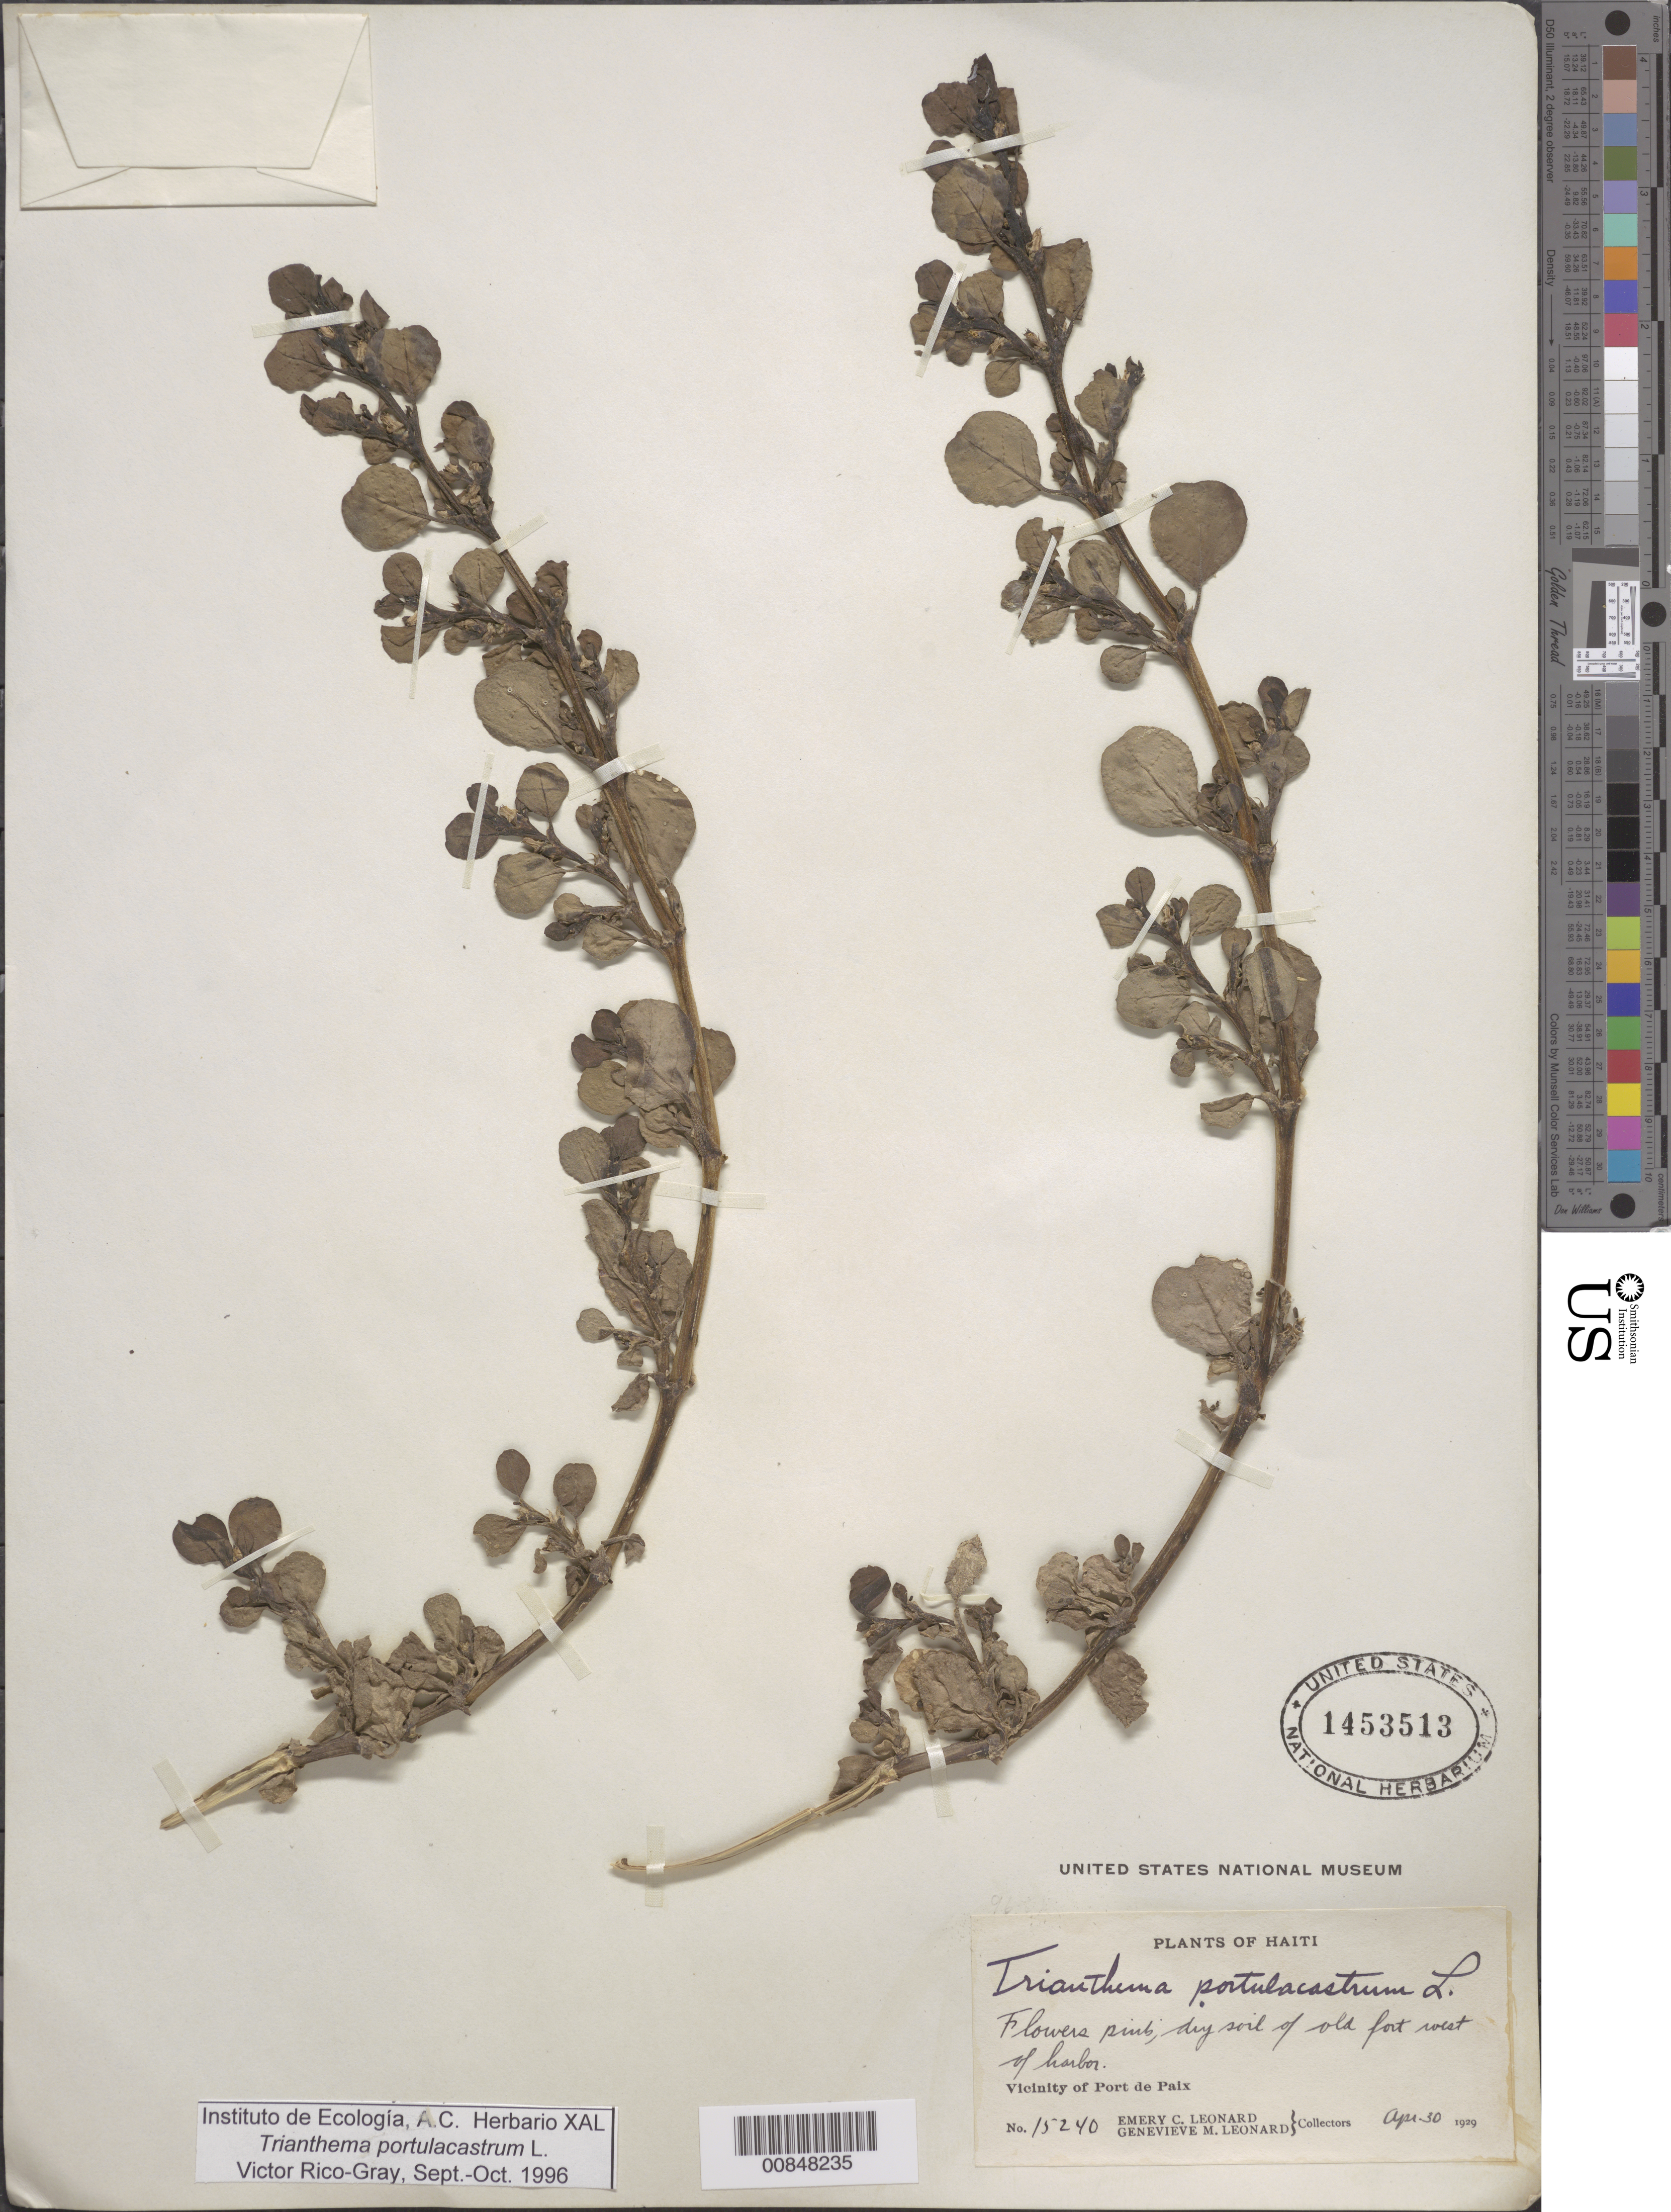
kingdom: Plantae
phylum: Tracheophyta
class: Magnoliopsida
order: Caryophyllales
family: Aizoaceae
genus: Trianthema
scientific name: Trianthema portulacastrum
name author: L.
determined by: Rico-Gray, V., (IEB), Instituto de Ecologia, A.C.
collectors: E. C. Leonard & G. M. Leonard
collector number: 15240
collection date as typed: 30 Apr 1929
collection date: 1929-04-30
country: Haiti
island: Hispaniola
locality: Vicinity of Port de Paix. Old fort west of harbor.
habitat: Dry soil.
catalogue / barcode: US 1453513